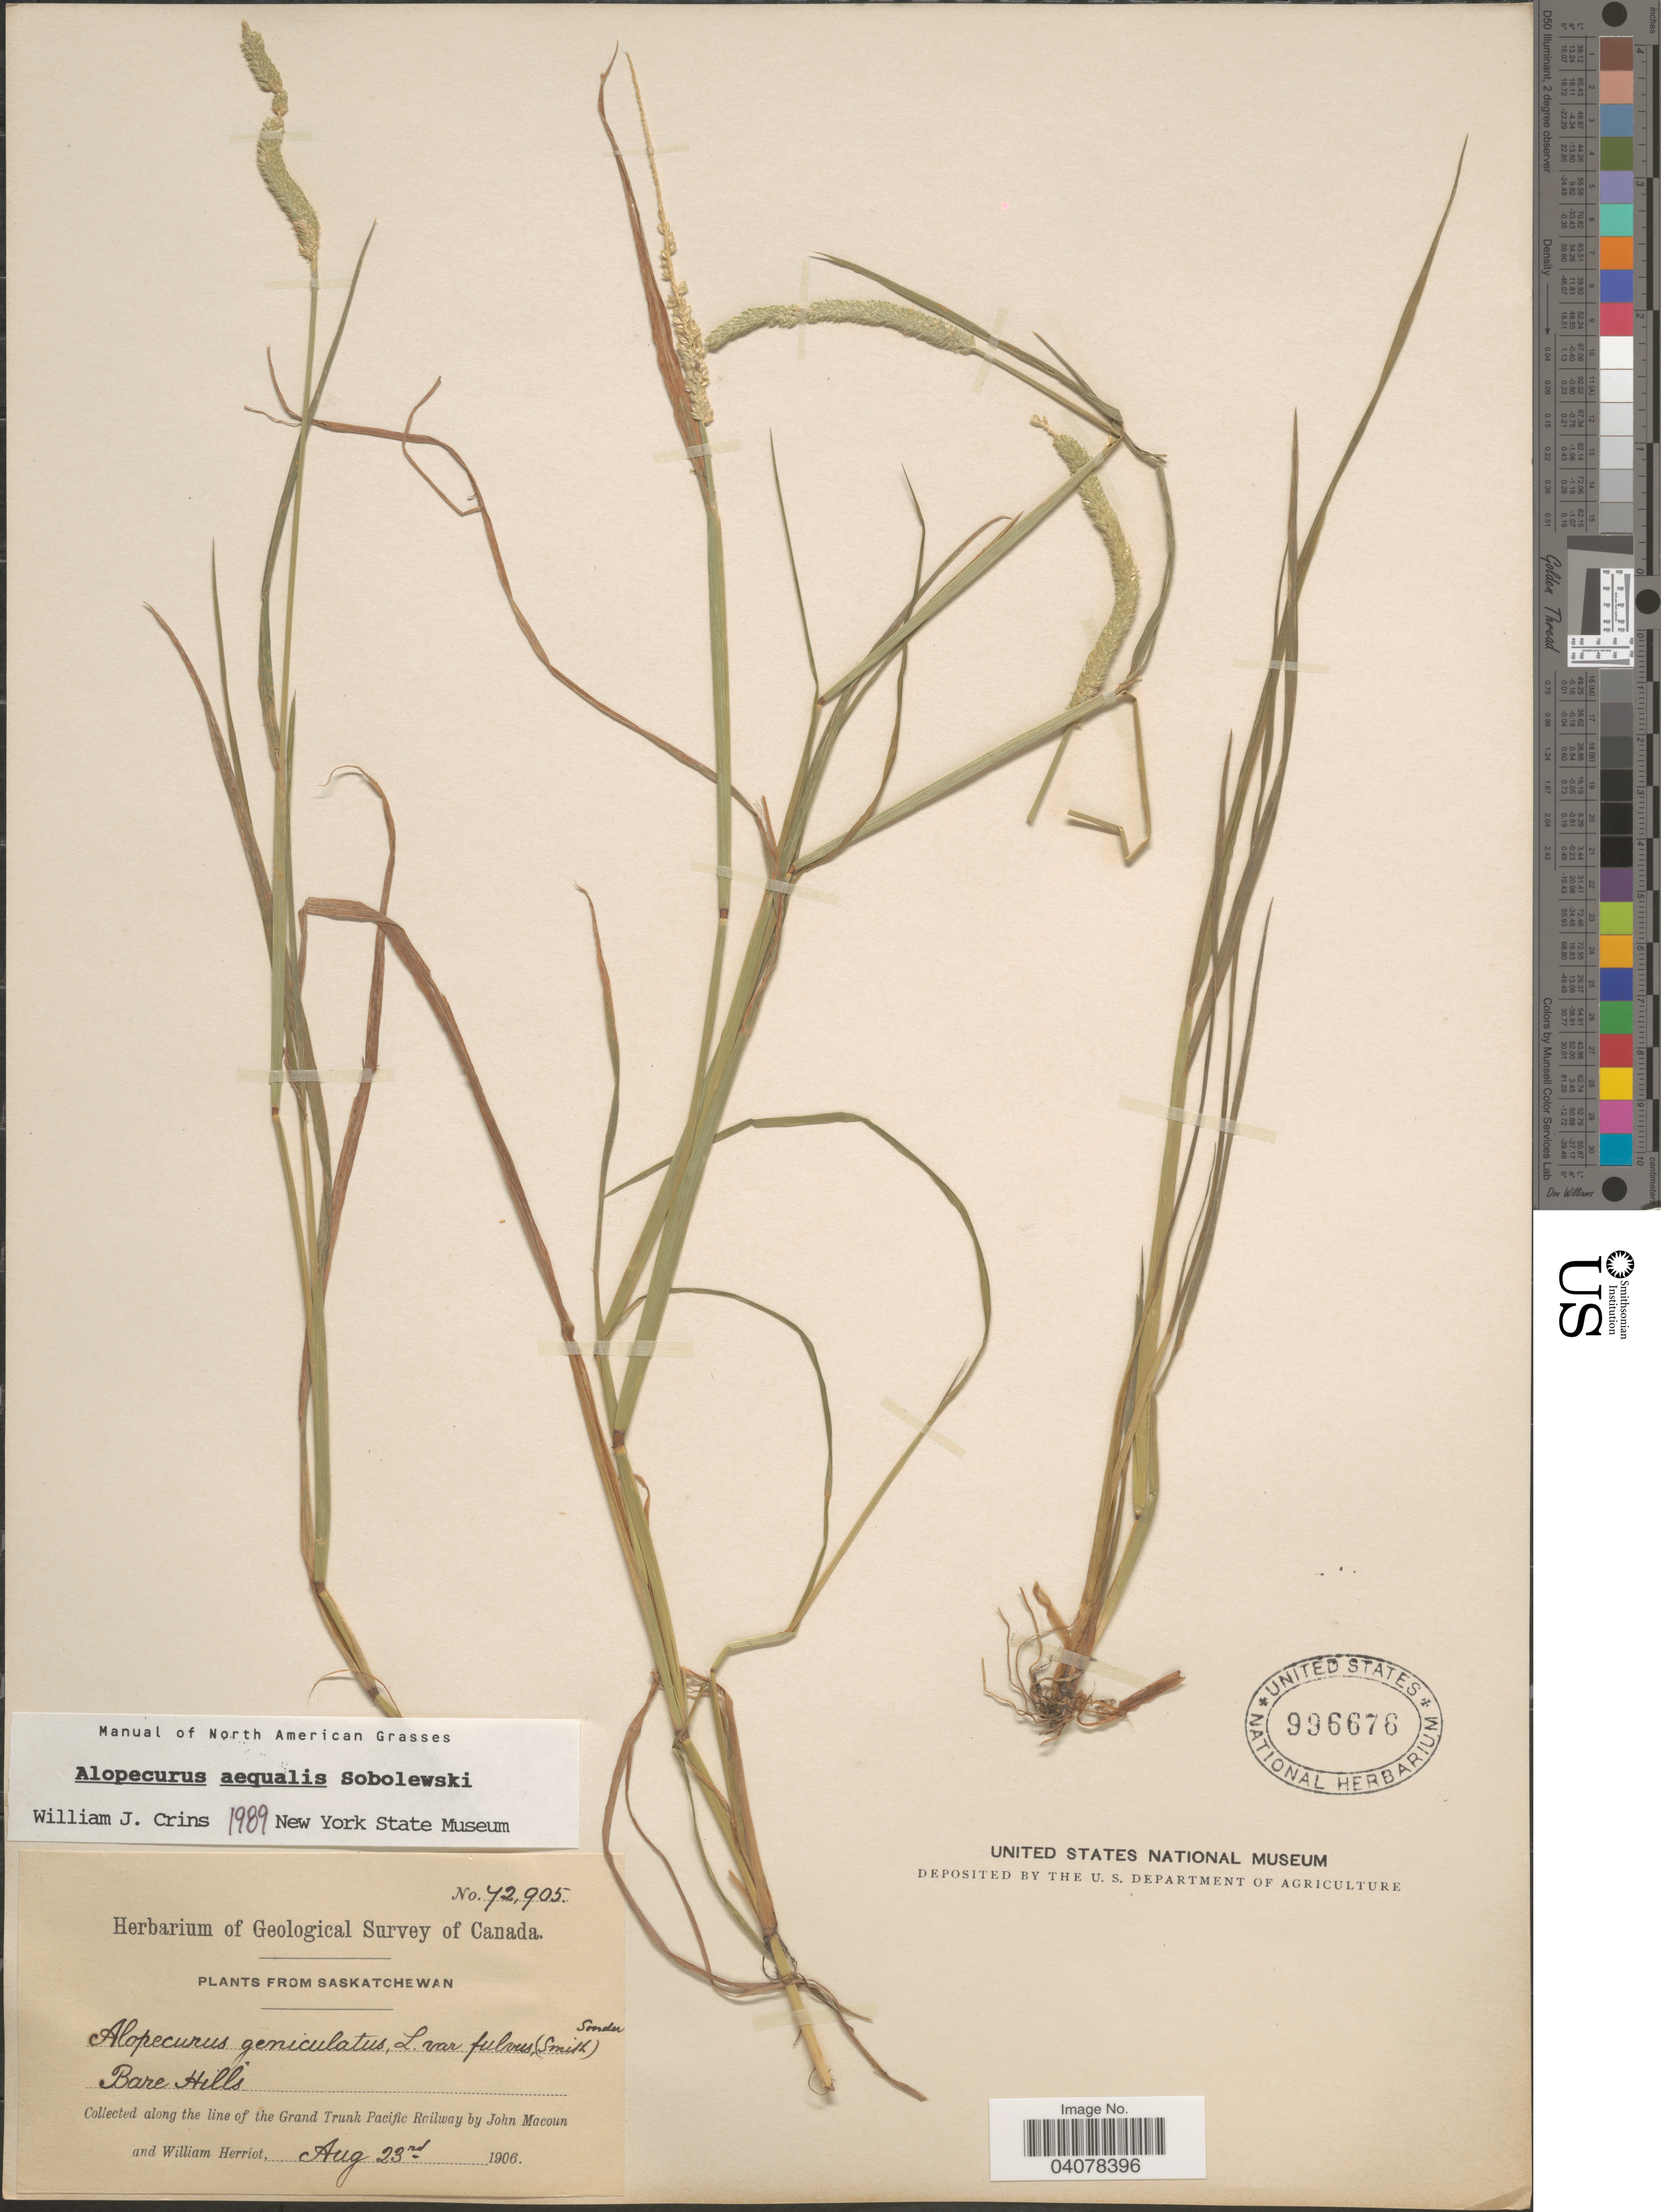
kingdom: Plantae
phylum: Tracheophyta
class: Liliopsida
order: Poales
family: Poaceae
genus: Alopecurus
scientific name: Alopecurus aequalis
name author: Sobol.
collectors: J. Macoun & W. Herriot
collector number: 72905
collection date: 1906-08-23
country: Canada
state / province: Saskatchewan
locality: Herbarium of Geological Survey of Canada. Bare Hills. Along the line of the Grand Trunk Pacific Railway.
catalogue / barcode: US 996676